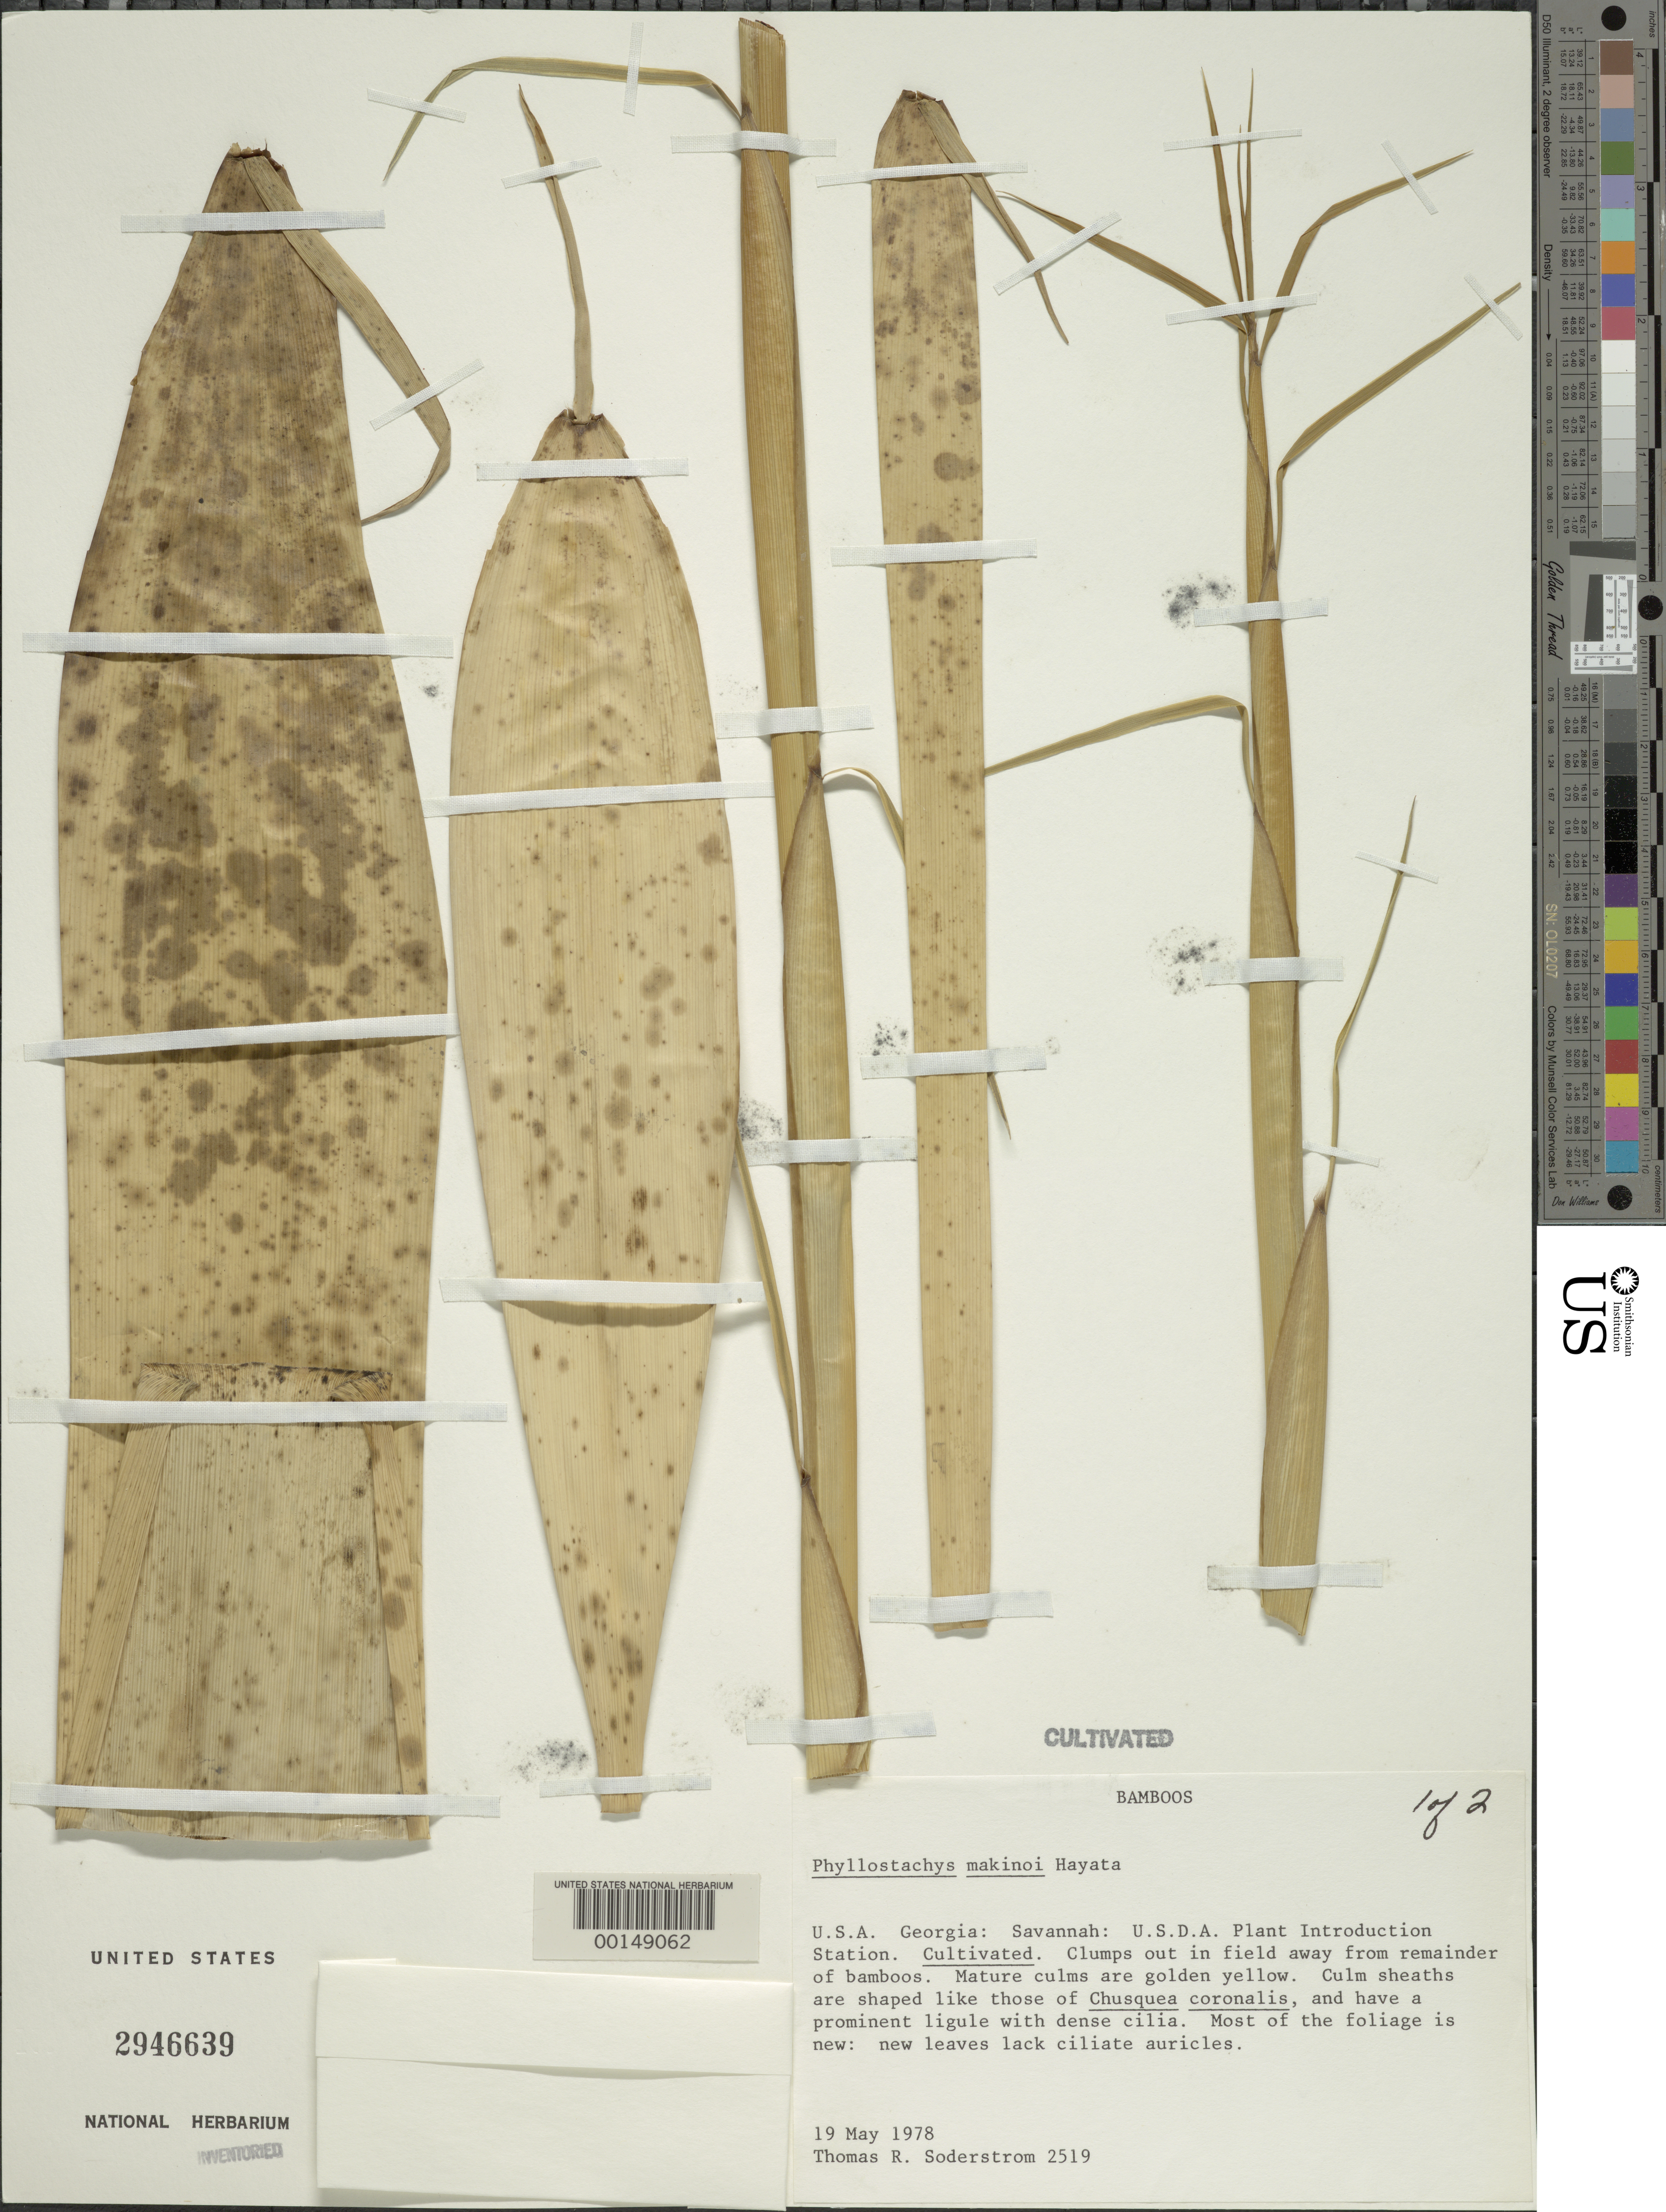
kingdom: Plantae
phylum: Tracheophyta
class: Liliopsida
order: Poales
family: Poaceae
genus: Phyllostachys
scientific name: Phyllostachys makinoi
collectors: T. R. Soderstrom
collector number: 2519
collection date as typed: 19 May 1978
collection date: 1978-05-19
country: United States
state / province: Georgia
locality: Savannah, usda p.i. garden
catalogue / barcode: US 2946639